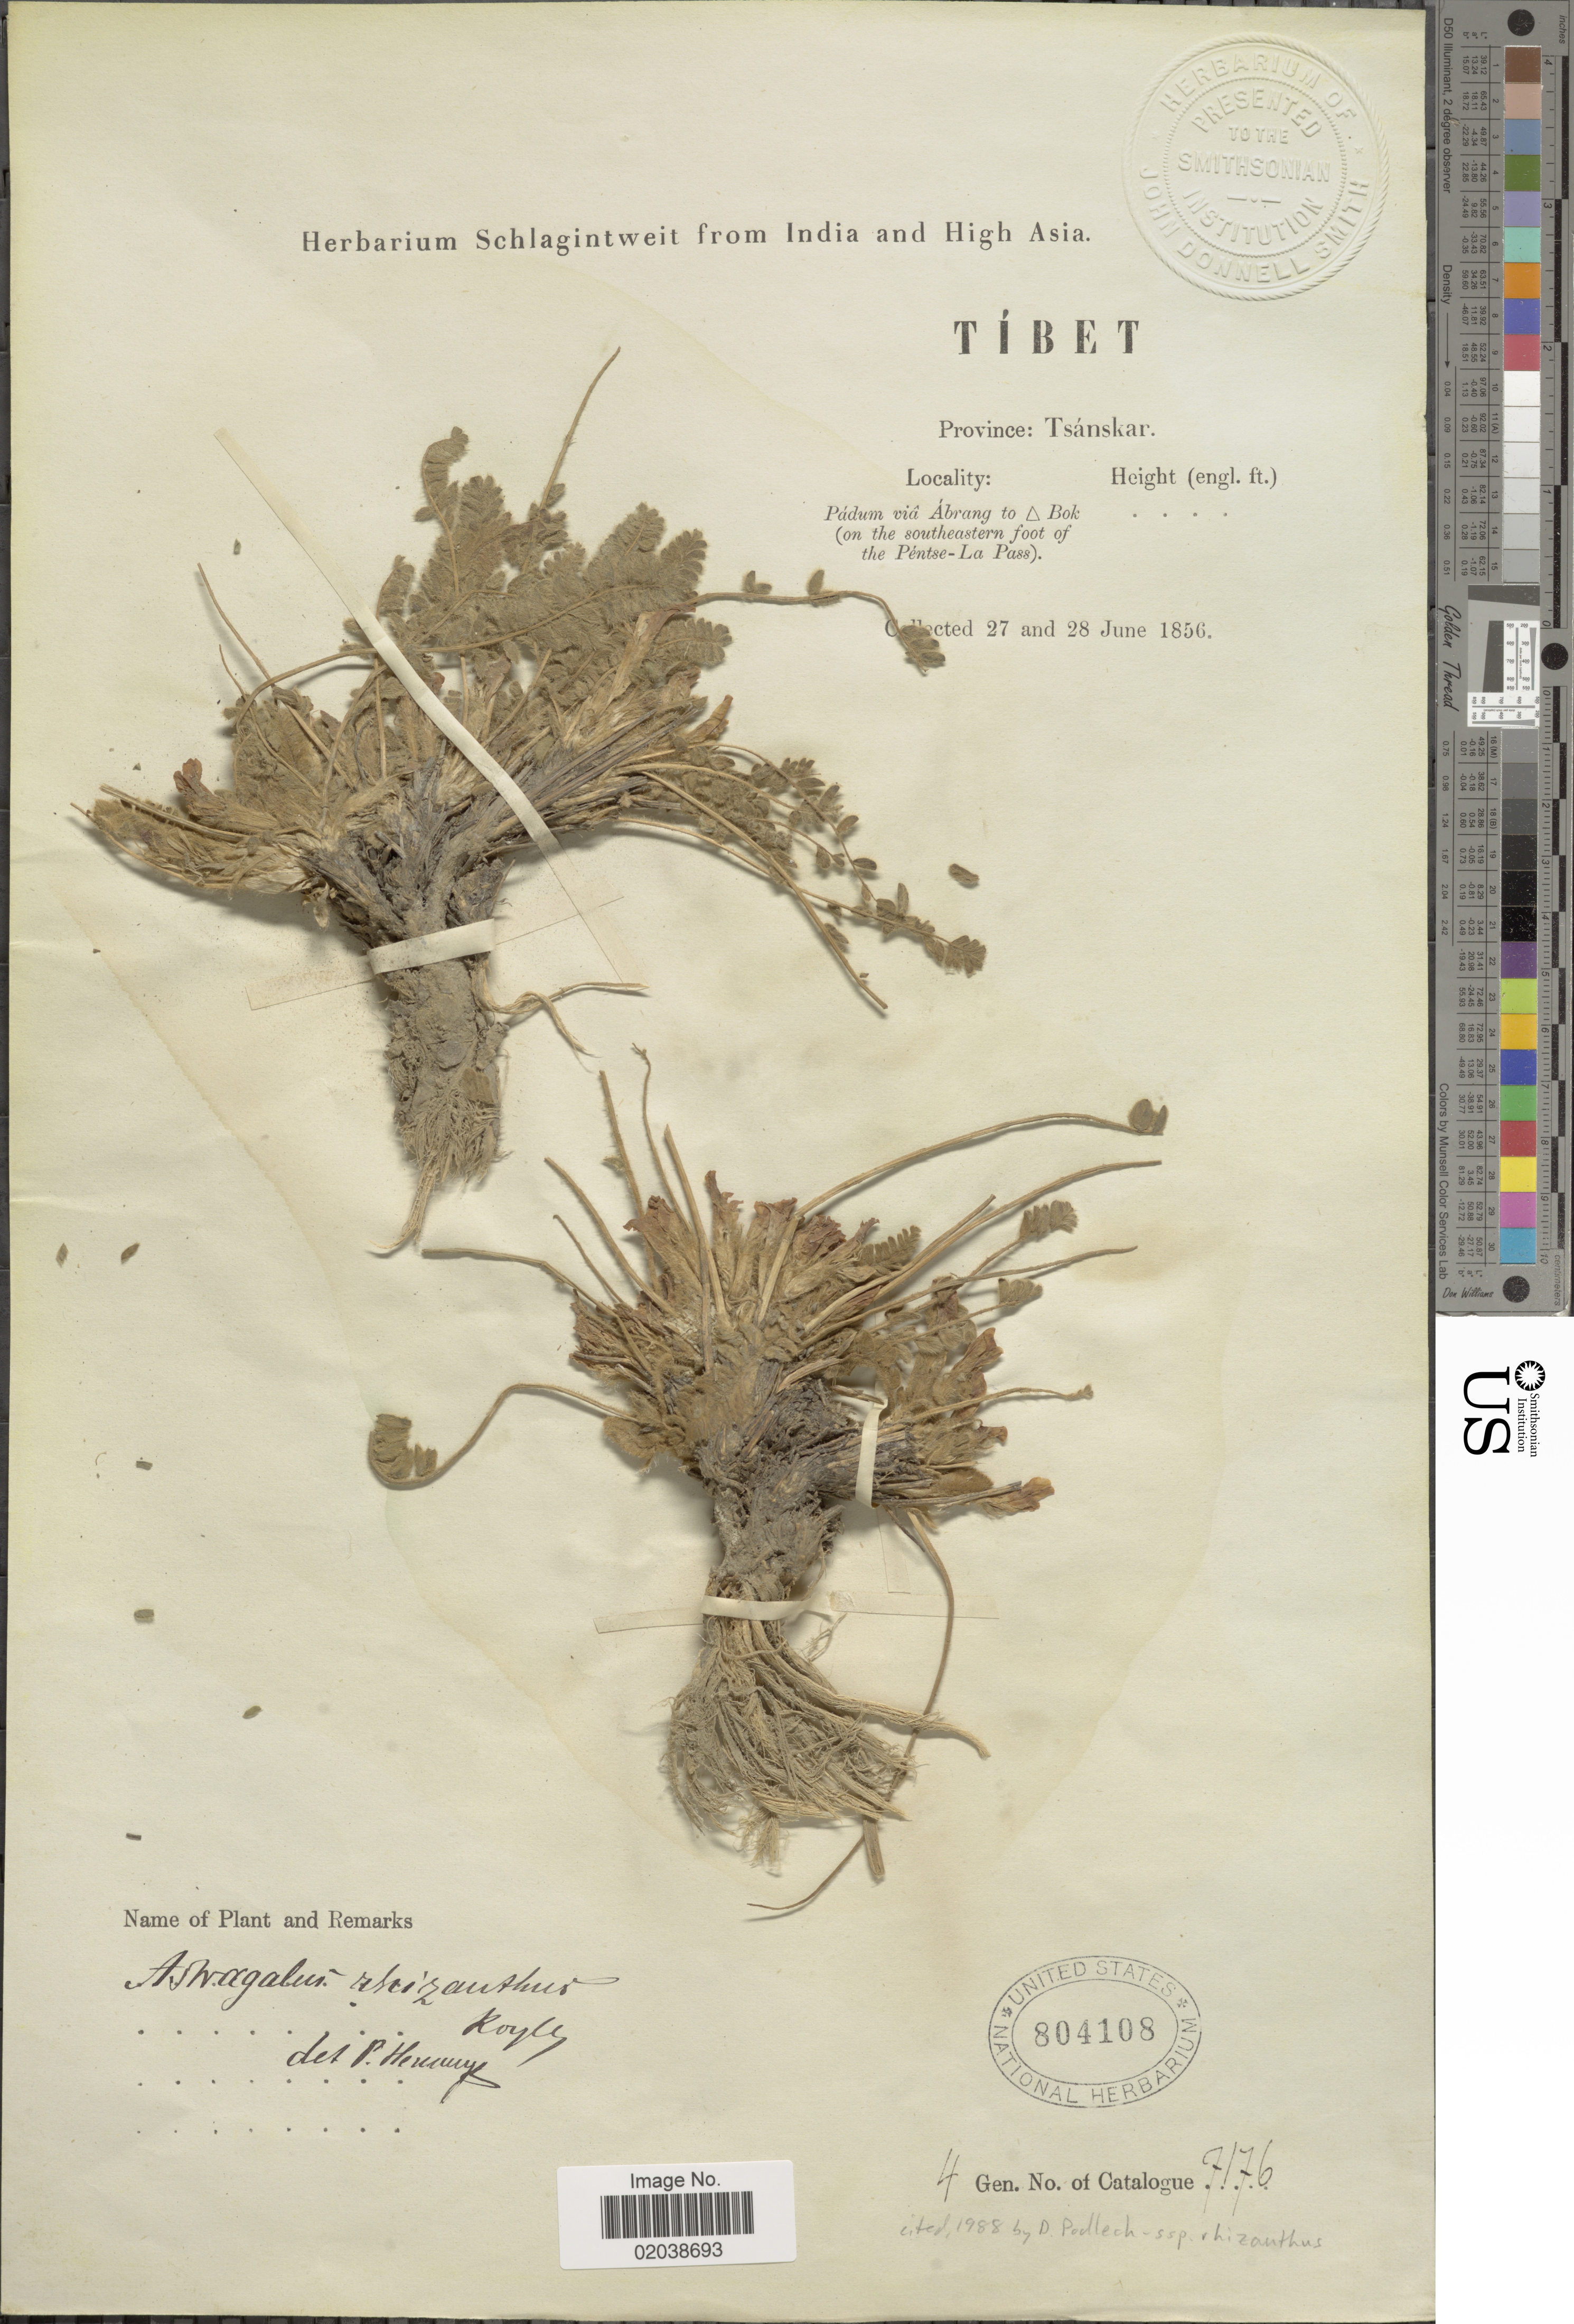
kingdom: Plantae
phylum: Tracheophyta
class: Magnoliopsida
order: Fabales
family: Fabaceae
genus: Astragalus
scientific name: Astragalus rhizanthus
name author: Royle & Benth.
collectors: ex herb. Schlagintweit from India and High Asia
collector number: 7176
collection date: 1856-06-27/1856-06-28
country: China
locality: Tibet. Province: Tsankar. Padum via Abrang to Bok (on the souheastern foot of the Pentse- La Pass)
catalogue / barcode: US 804108